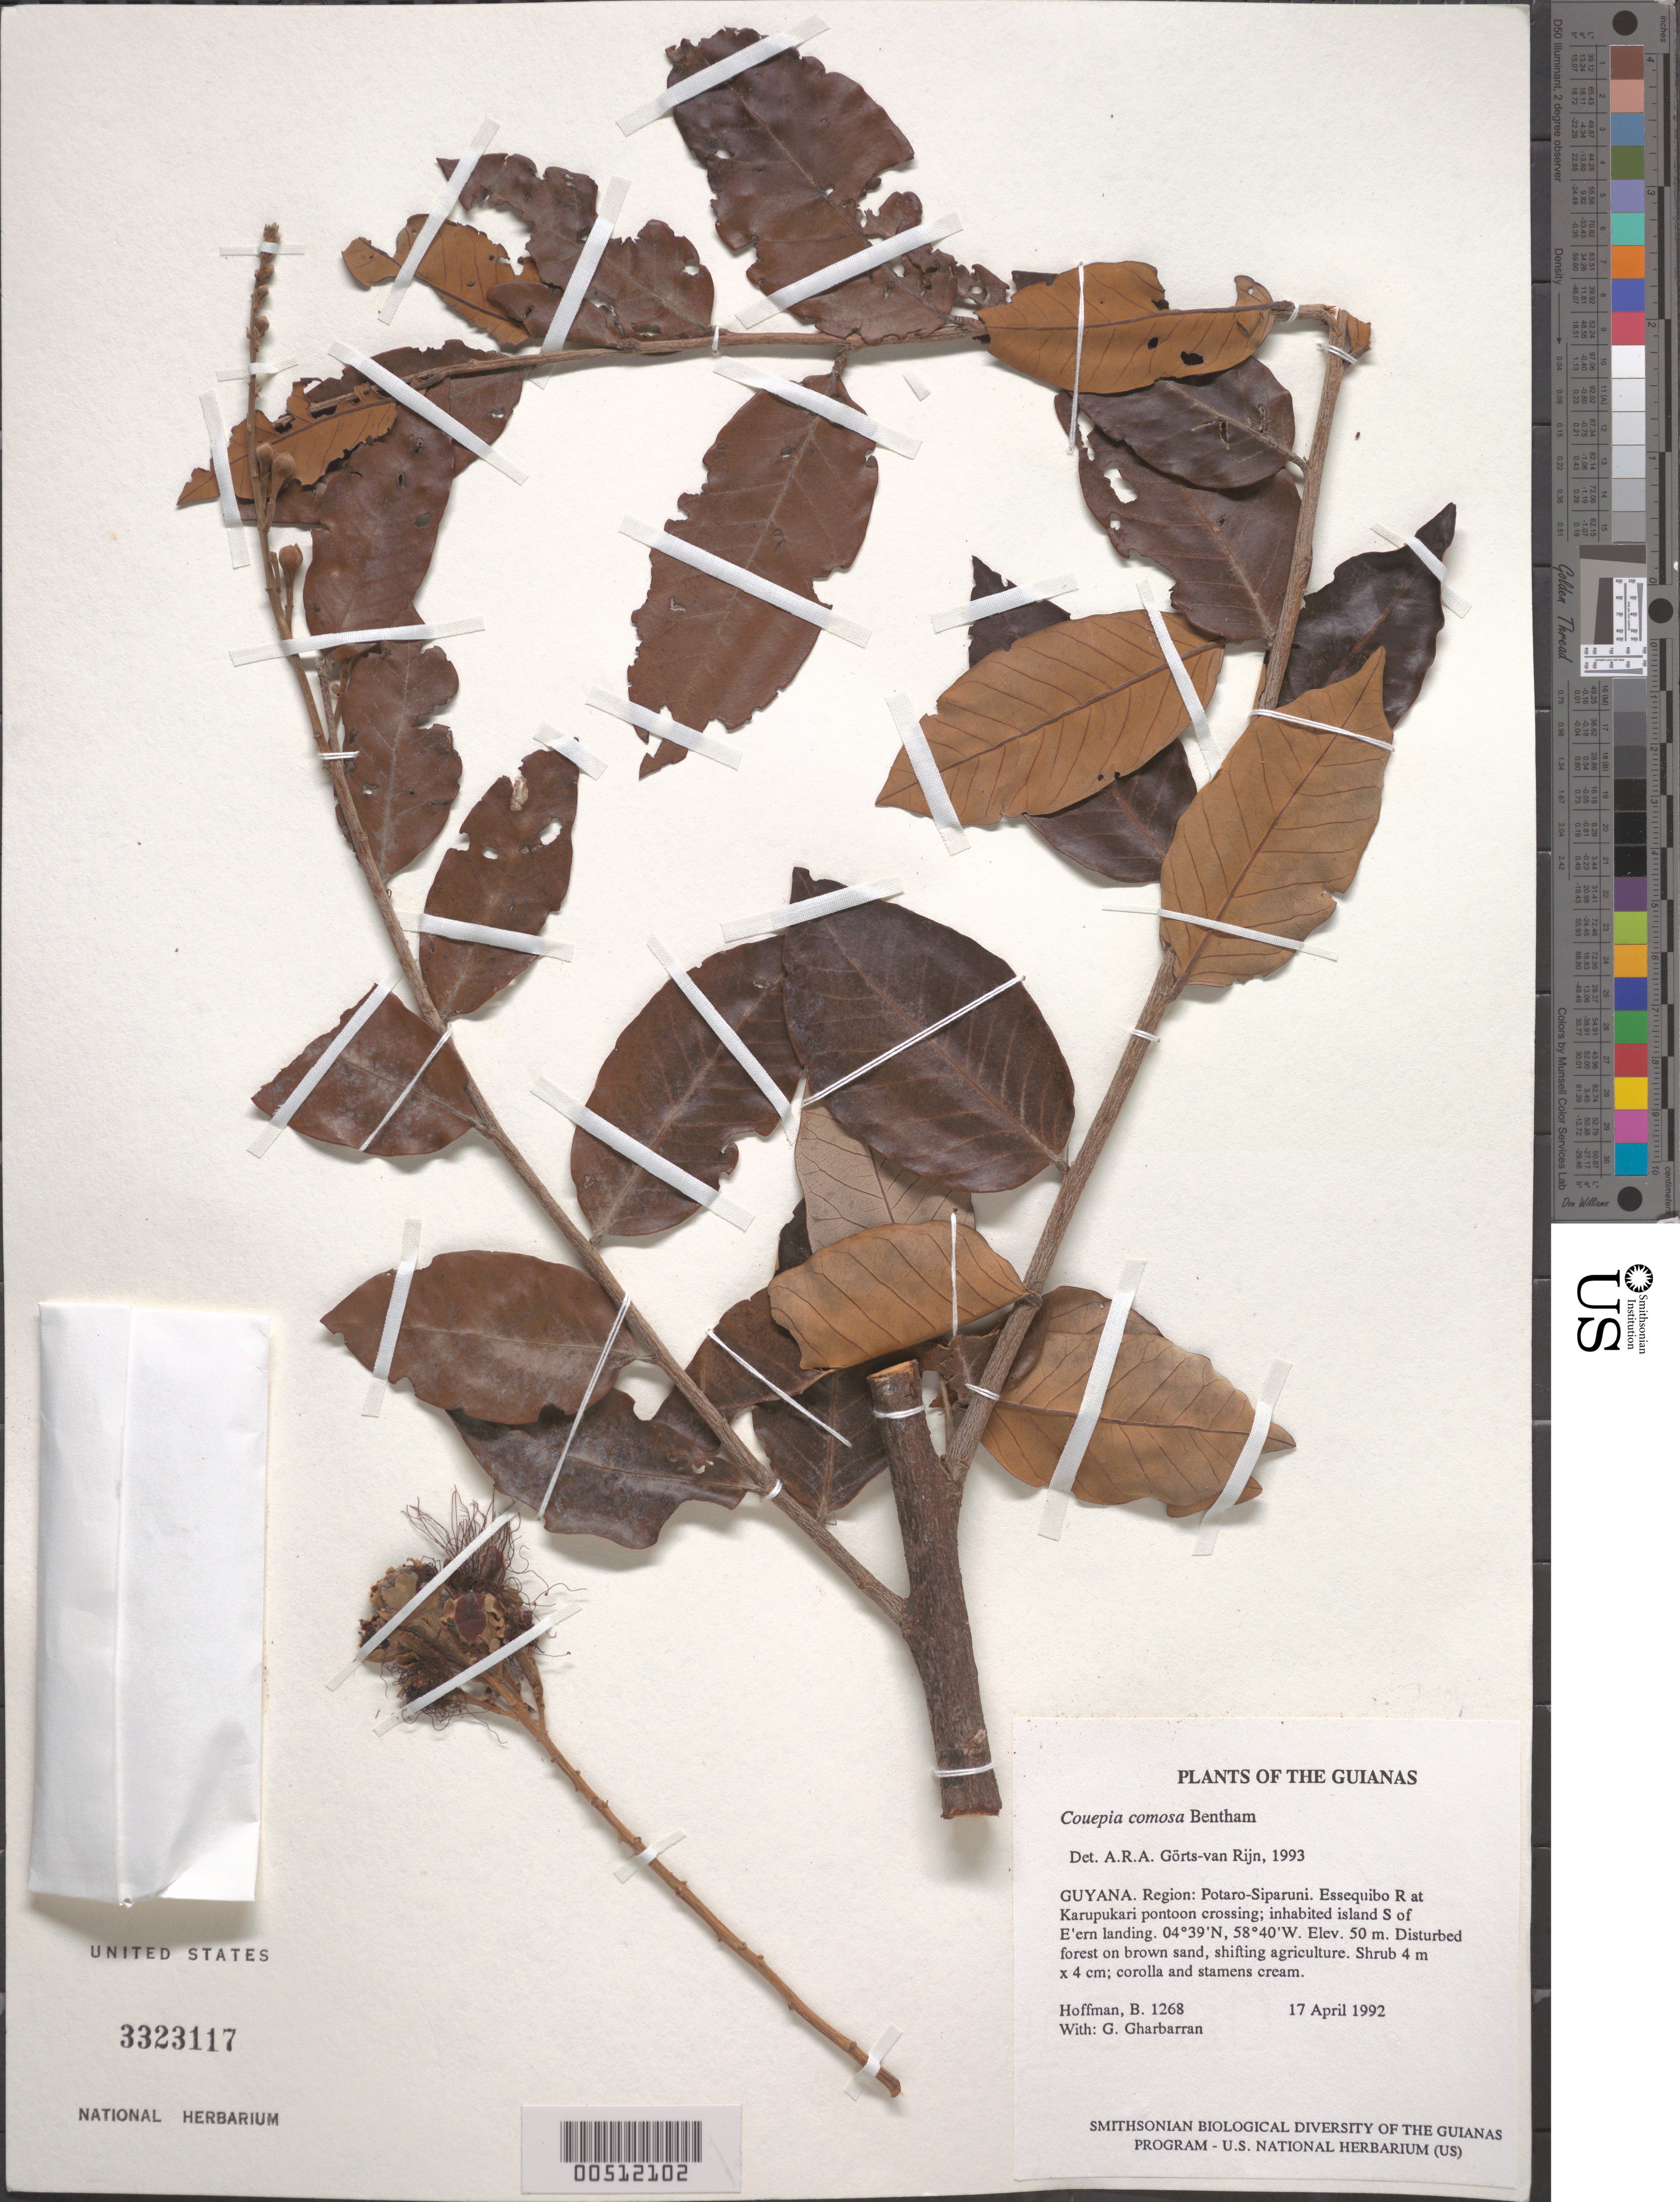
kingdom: Plantae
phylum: Tracheophyta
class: Magnoliopsida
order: Malpighiales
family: Chrysobalanaceae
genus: Couepia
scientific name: Couepia comosa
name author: Benth.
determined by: Görts-van Rijn, A. R. A.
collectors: B. Hoffman & G. Gharbarran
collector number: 1268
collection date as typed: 17 April 1992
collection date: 1992-04-17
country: Guyana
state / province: Potaro-Siparuni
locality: Essequibo River at Karupukari pontoon crossing; inhabited island S of Eastern landing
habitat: Disturbed forest on brown sand, shifting agriculture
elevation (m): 50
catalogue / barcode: US 3323117